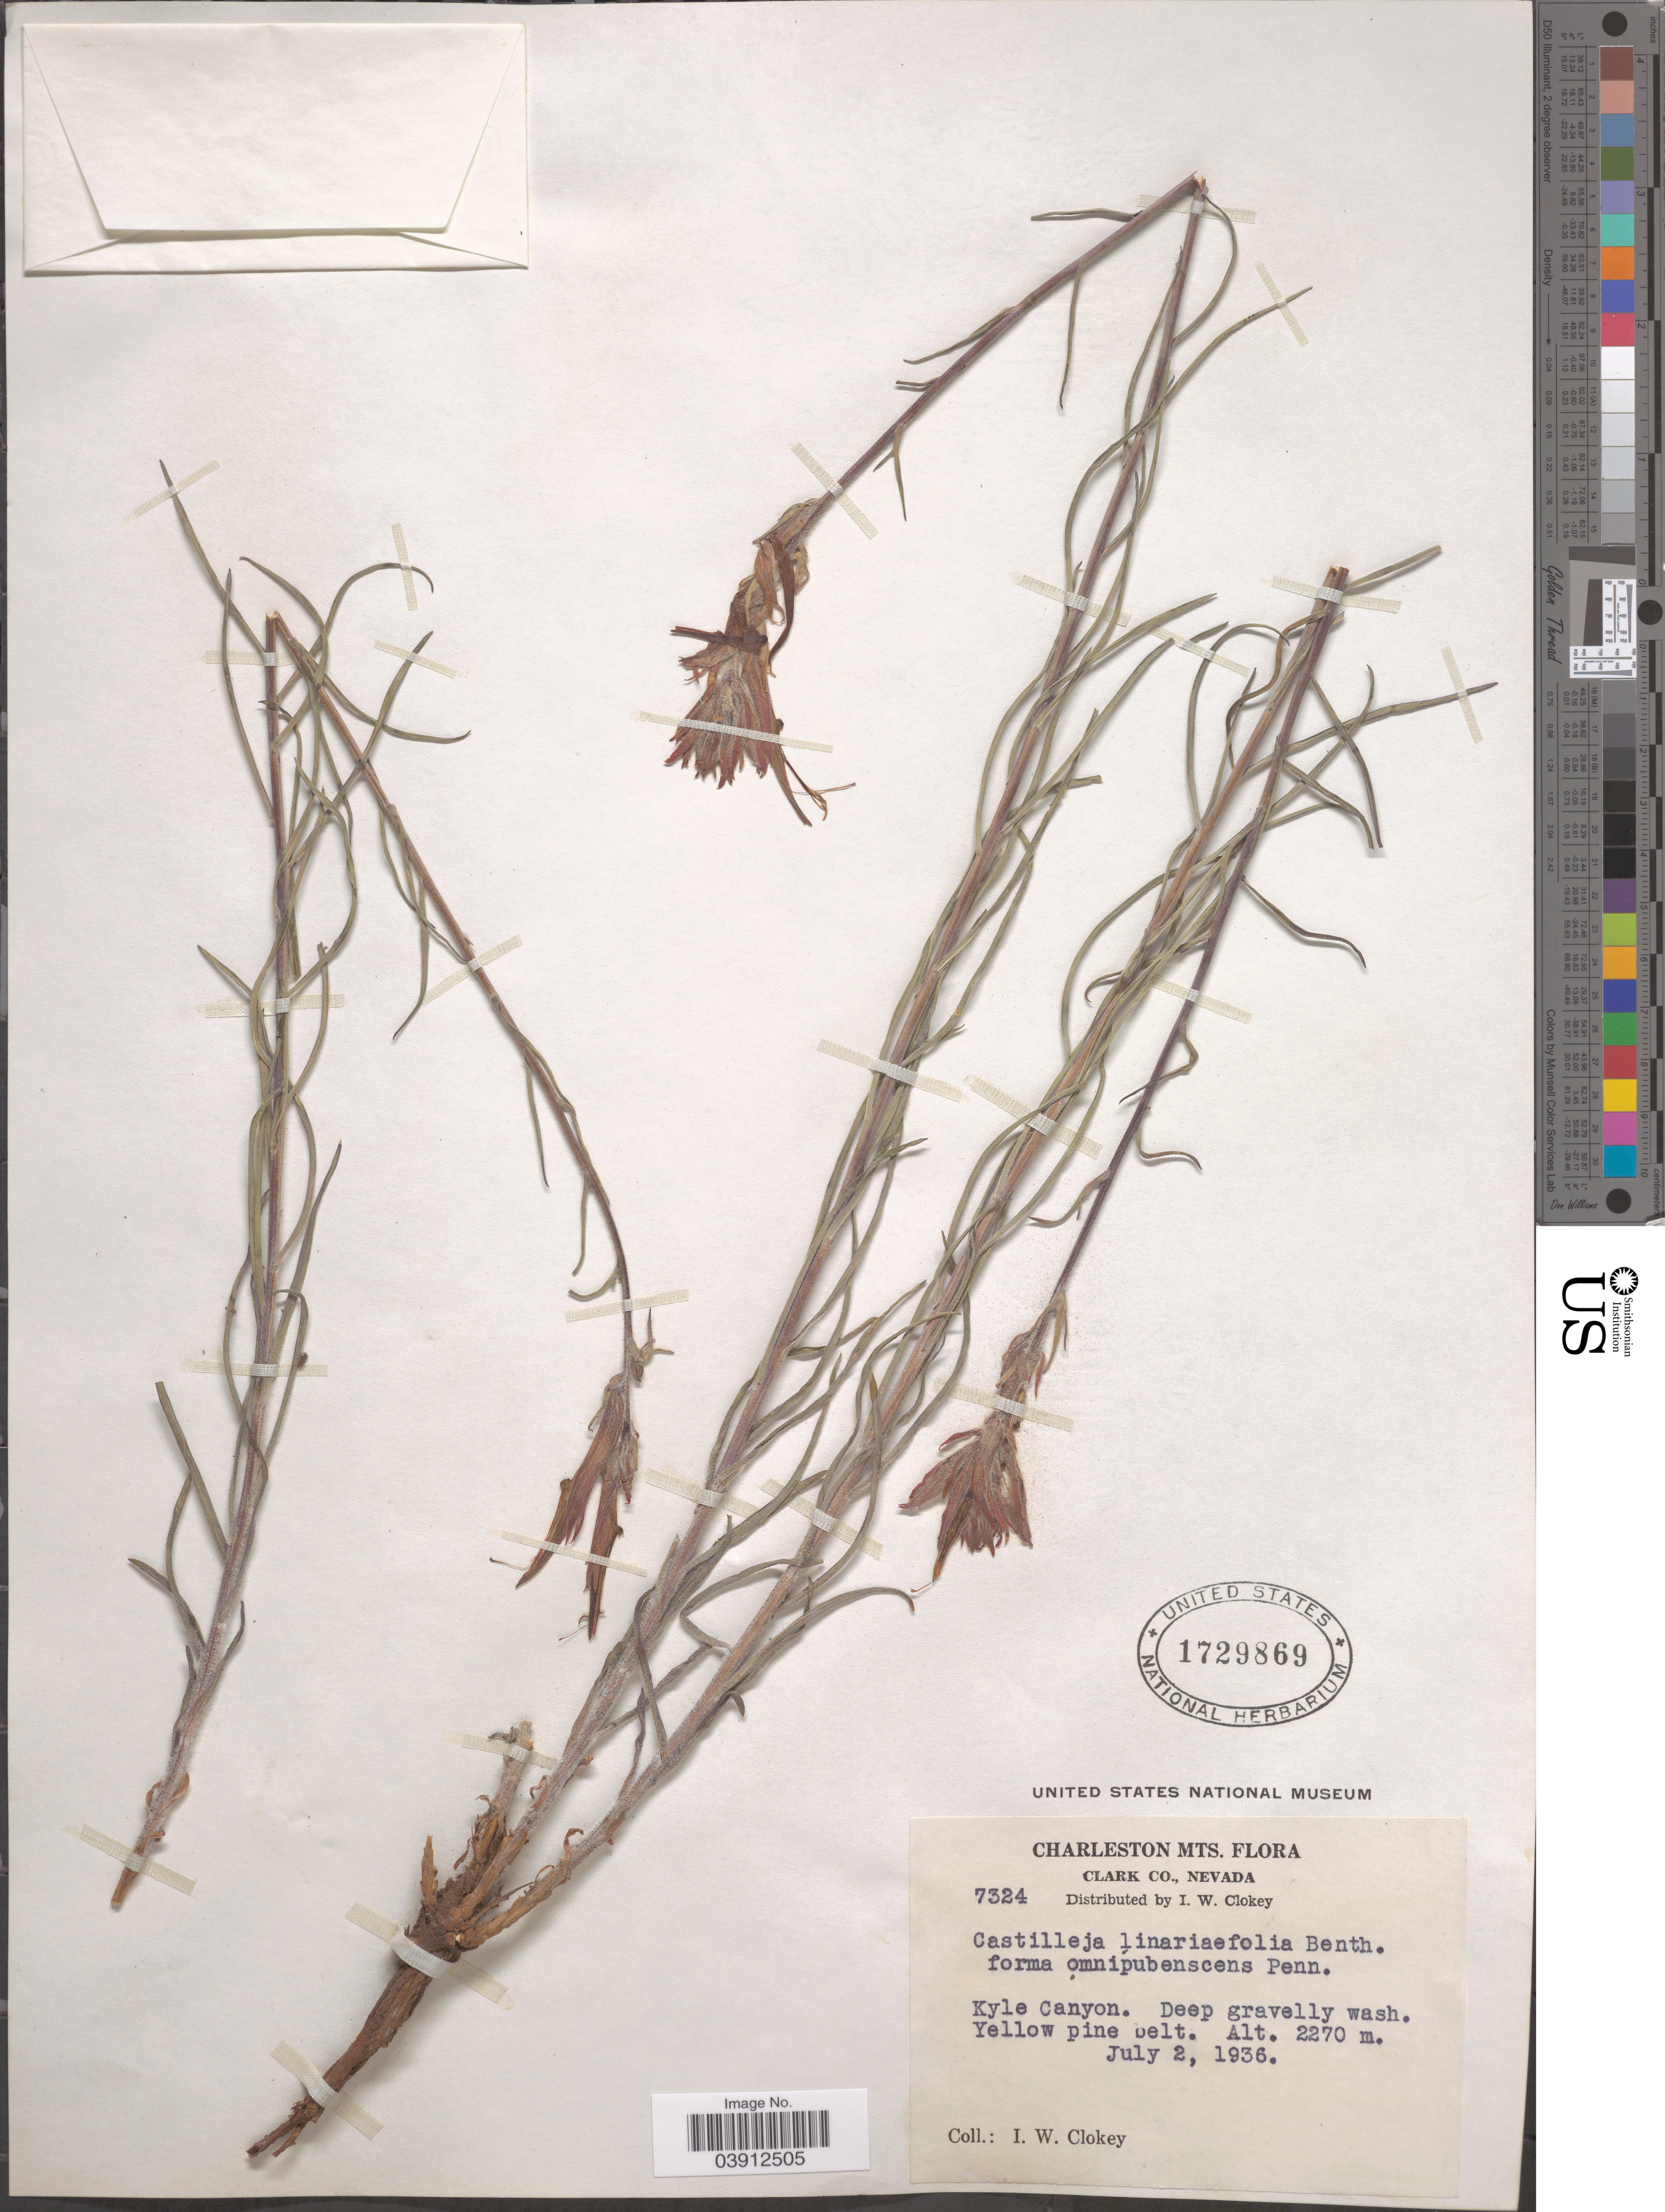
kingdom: Plantae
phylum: Tracheophyta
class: Magnoliopsida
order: Lamiales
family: Orobanchaceae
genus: Castilleja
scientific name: Castilleja linariifolia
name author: Benth.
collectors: I. W. Clokey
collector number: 7324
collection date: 1936-07-02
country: United States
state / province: Nevada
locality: Charleston Mts. Clark Co. Kyle Canyon. Deep gravelly wash. Yellow pine belt.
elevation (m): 2270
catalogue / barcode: US 1729869